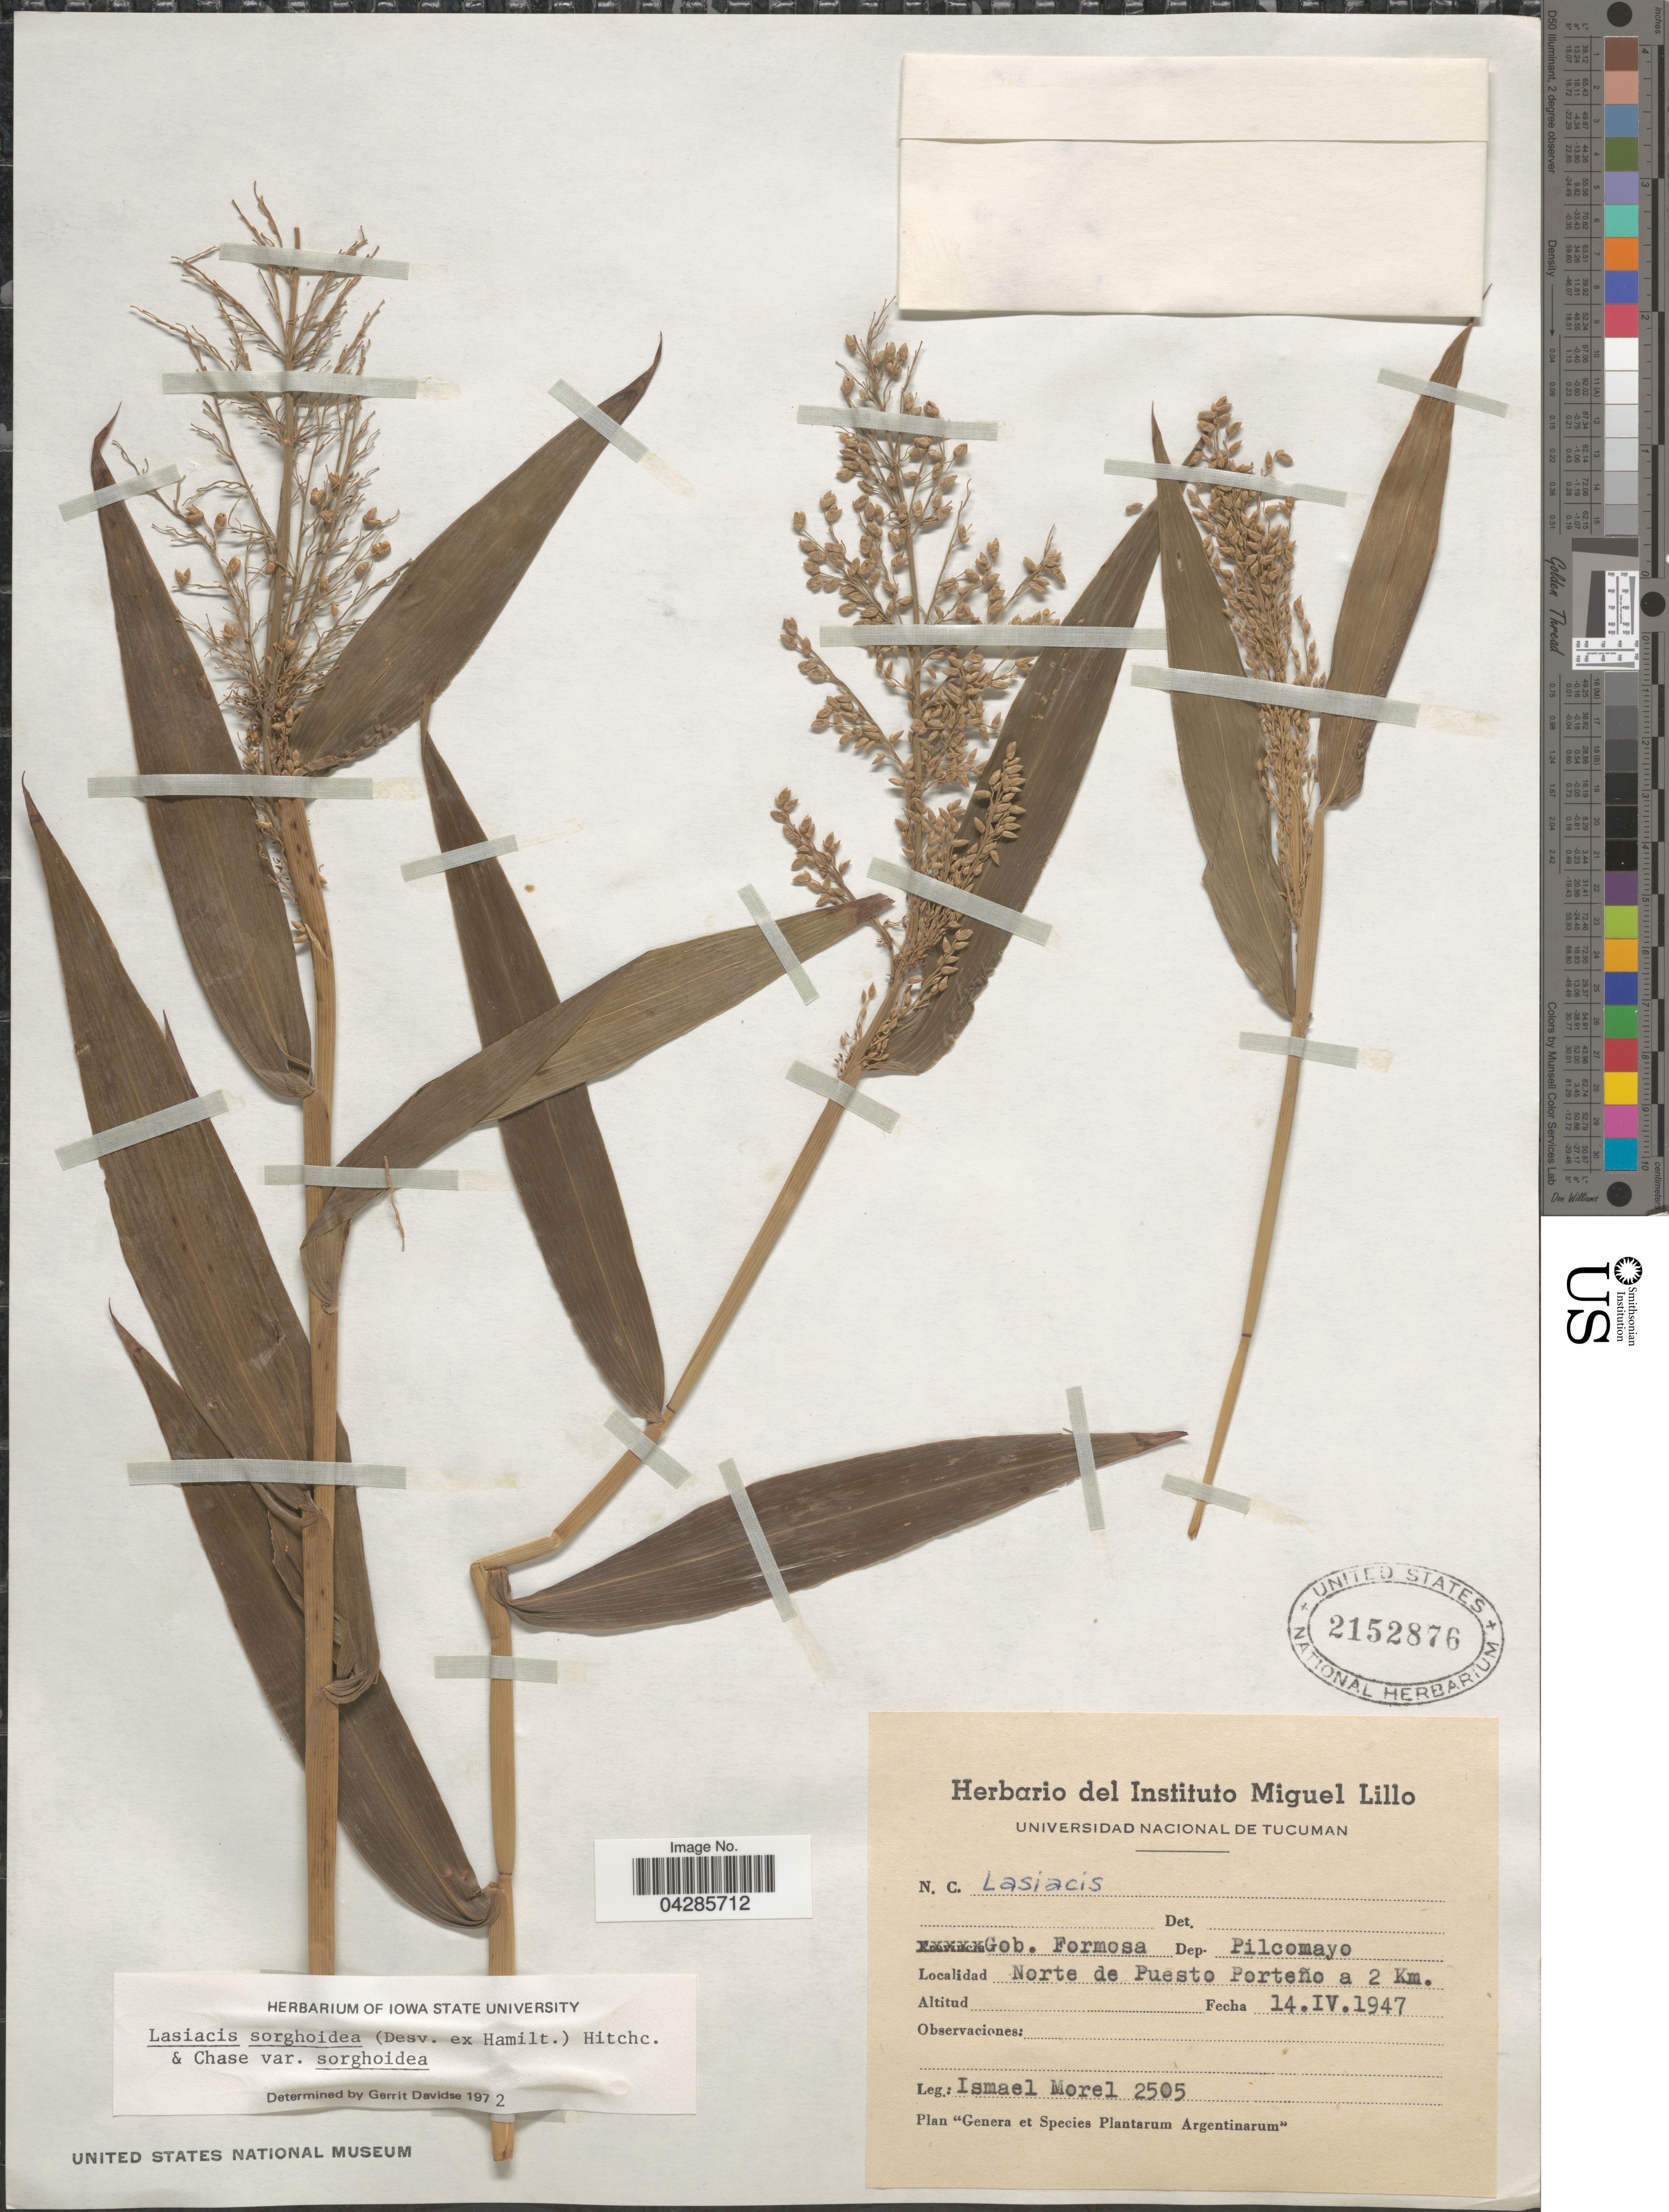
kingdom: Plantae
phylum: Tracheophyta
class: Liliopsida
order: Poales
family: Poaceae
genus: Lasiacis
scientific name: Lasiacis sorghoidea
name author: (Desv. ex Ham.) Hitchc. & Chase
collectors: I. Morel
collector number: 2505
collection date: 1947-04-14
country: Argentina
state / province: Formosa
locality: Gob. Formosa. Dep. Pilcomayo. Norte de Puesto Porteño a 2 Km.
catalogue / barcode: US 2152876